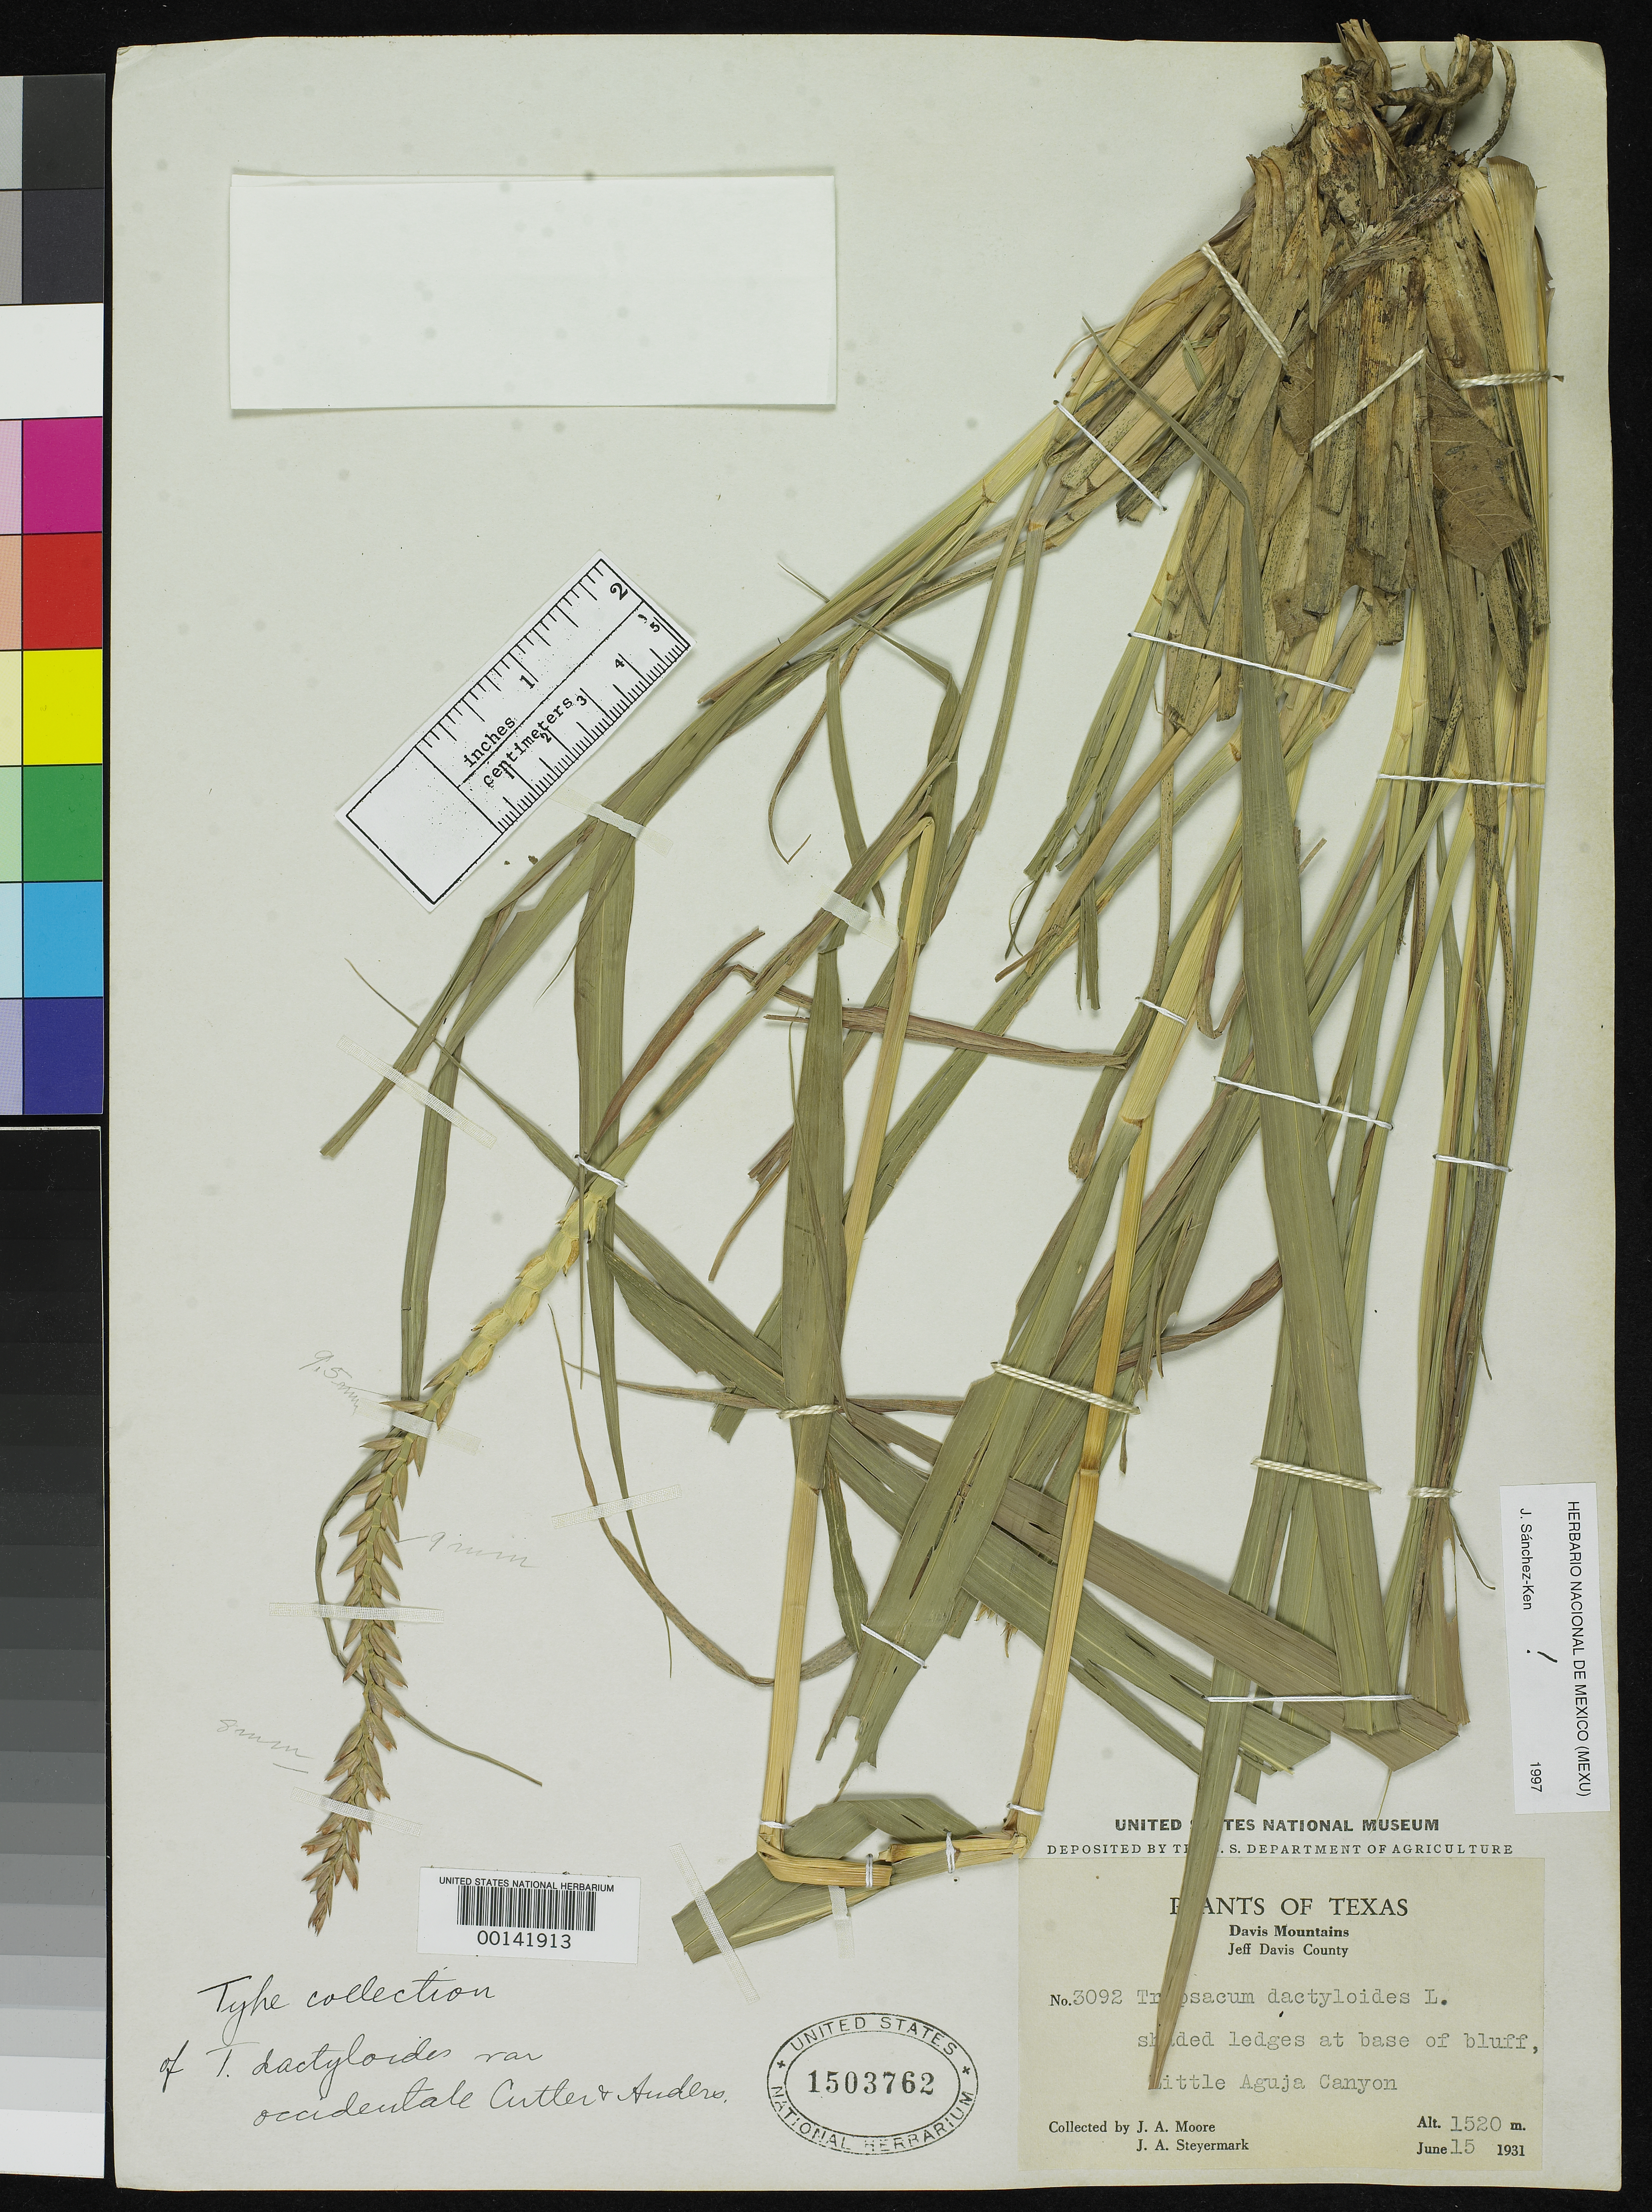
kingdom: Plantae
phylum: Tracheophyta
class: Liliopsida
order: Poales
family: Poaceae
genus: Tripsacum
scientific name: Tripsacum dactyloides var. occidentale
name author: H.C. Cutler & E.S. Anderson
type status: Isotype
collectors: J. Moore & J. Steyermark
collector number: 3092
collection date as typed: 15 Jun 1931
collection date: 1931-06-15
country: United States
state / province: Texas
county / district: Jeff Davis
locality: Little Aguja canyon, Davis Mountains.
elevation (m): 1520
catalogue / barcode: US 1503762